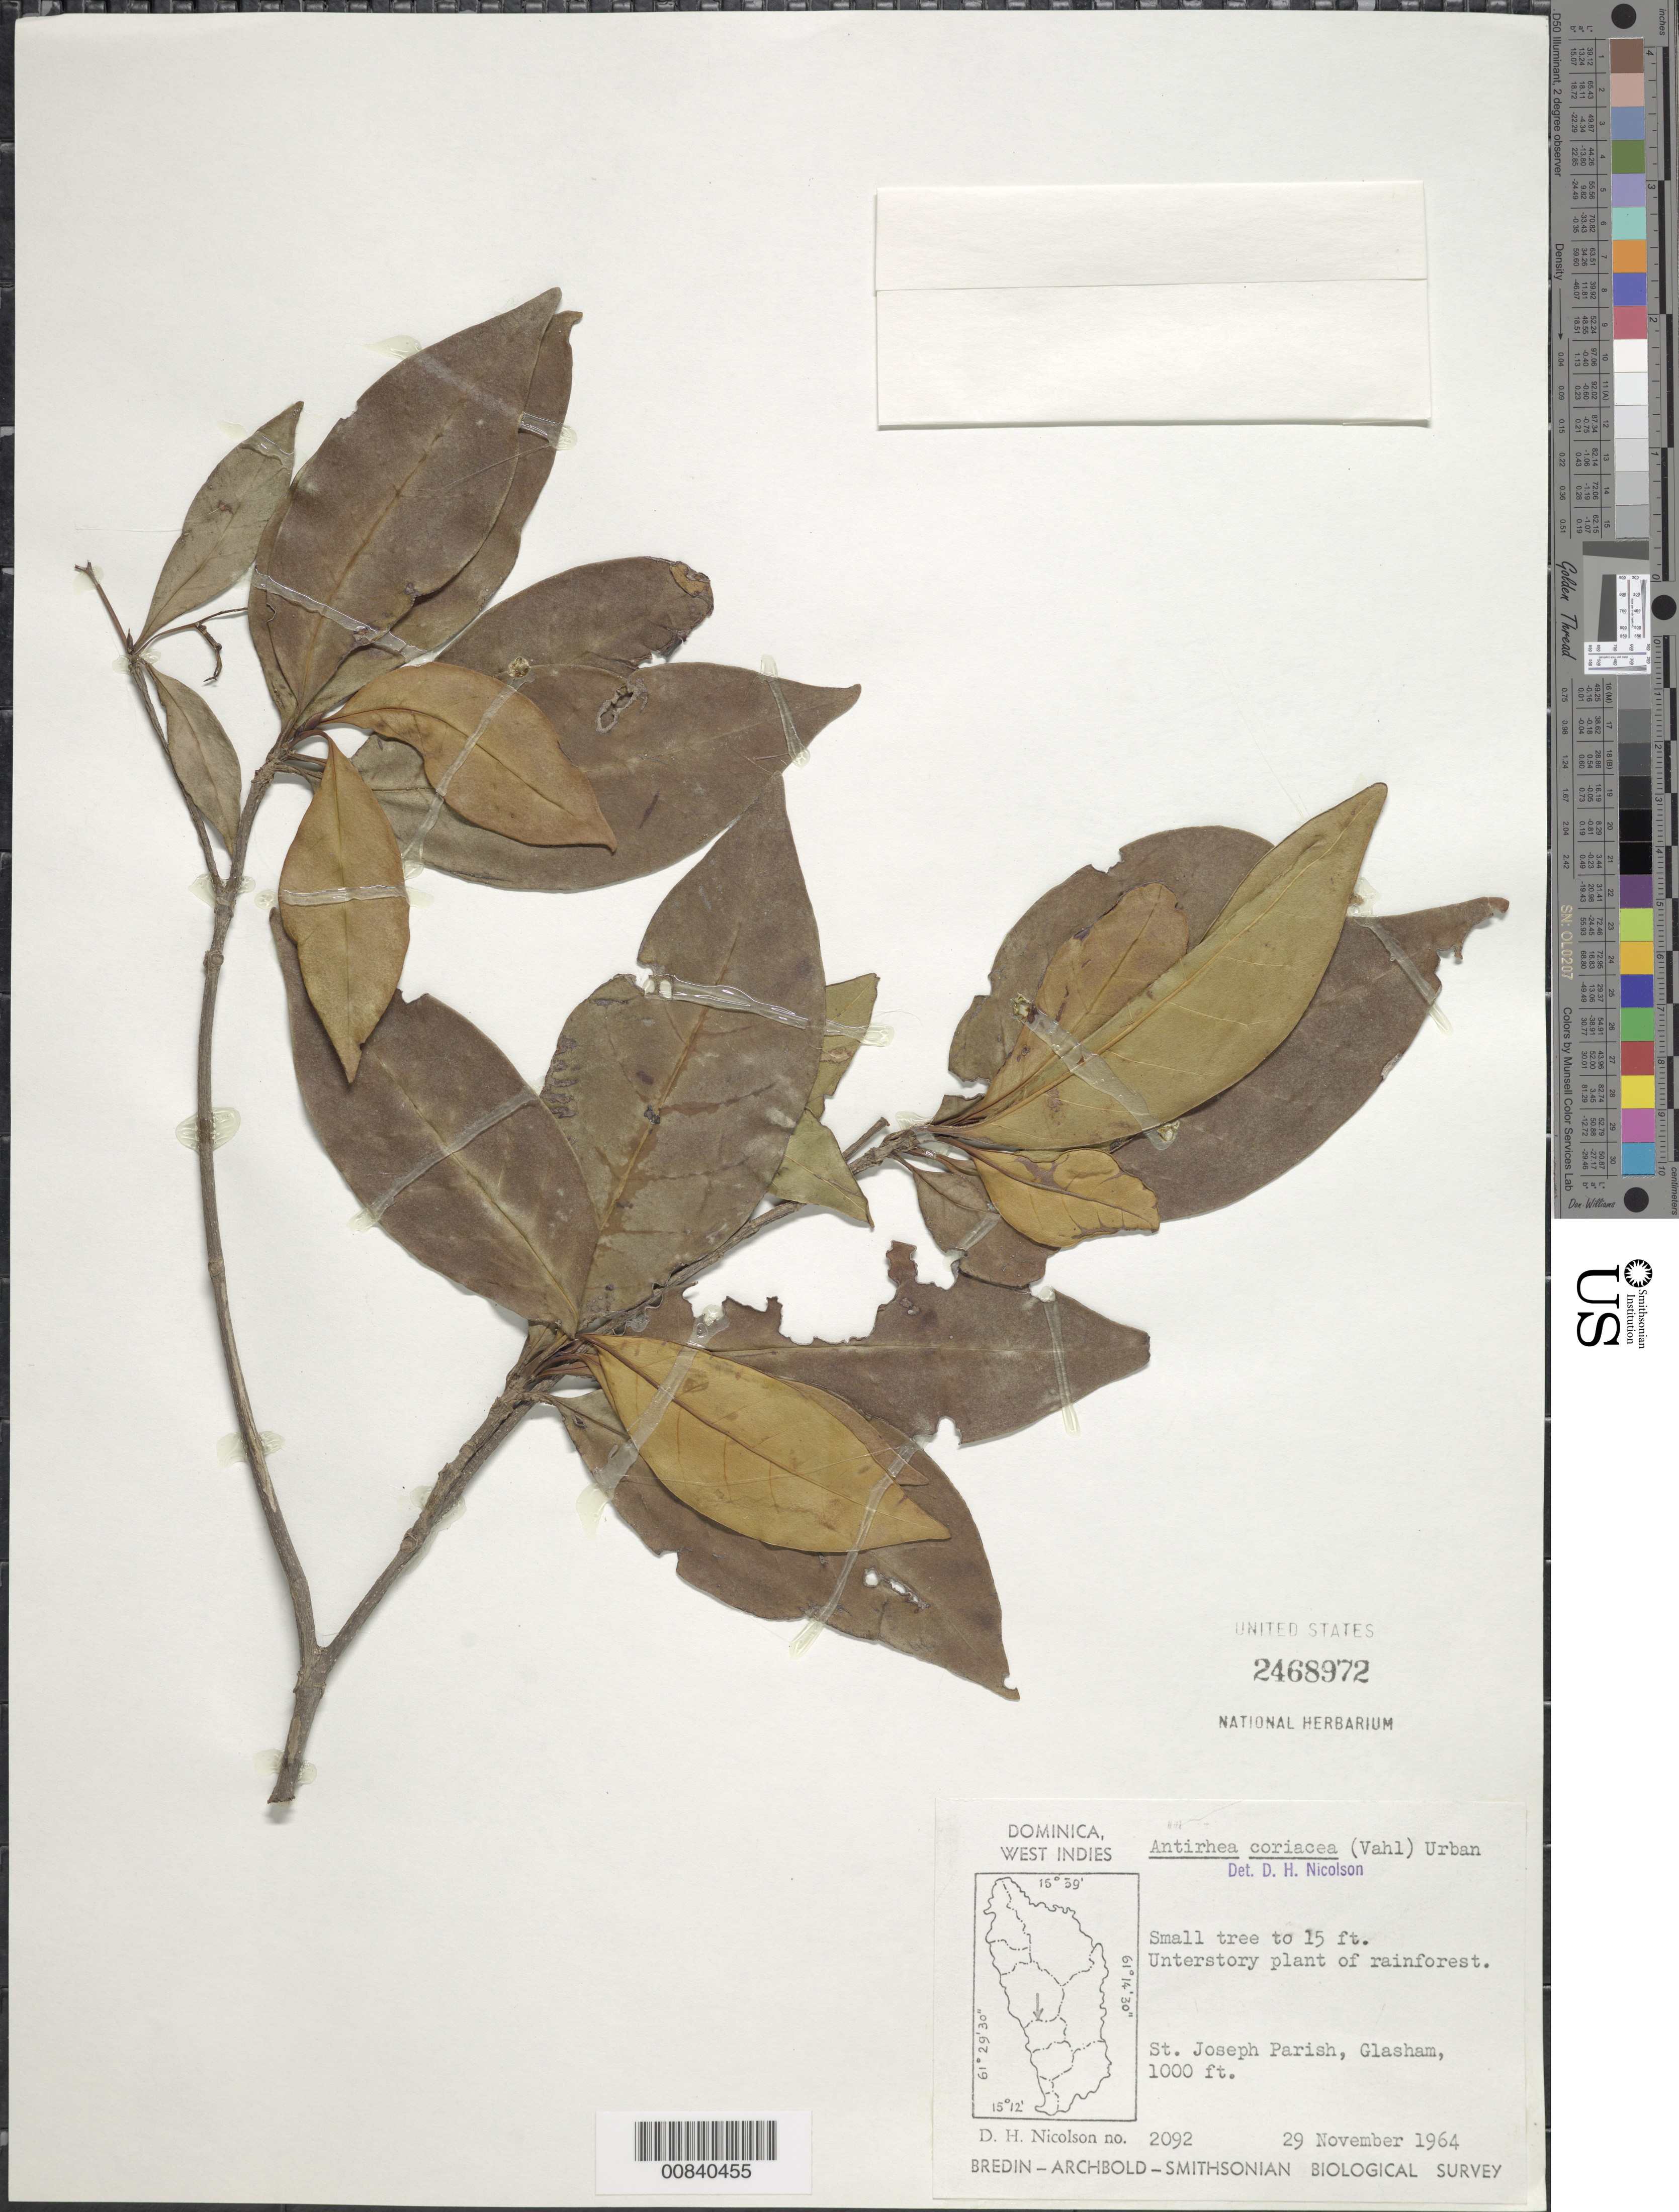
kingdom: Plantae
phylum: Tracheophyta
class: Magnoliopsida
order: Gentianales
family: Rubiaceae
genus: Stenostomum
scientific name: Stenostomum lucidum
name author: (Sw.) C.F. Gaertn.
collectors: D. H. Nicolson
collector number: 2092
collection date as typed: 29 Nov 1964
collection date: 1964-11-29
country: Dominica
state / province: St. Joseph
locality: Glasham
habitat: Understory of rainforest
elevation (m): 305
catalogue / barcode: US 2468972